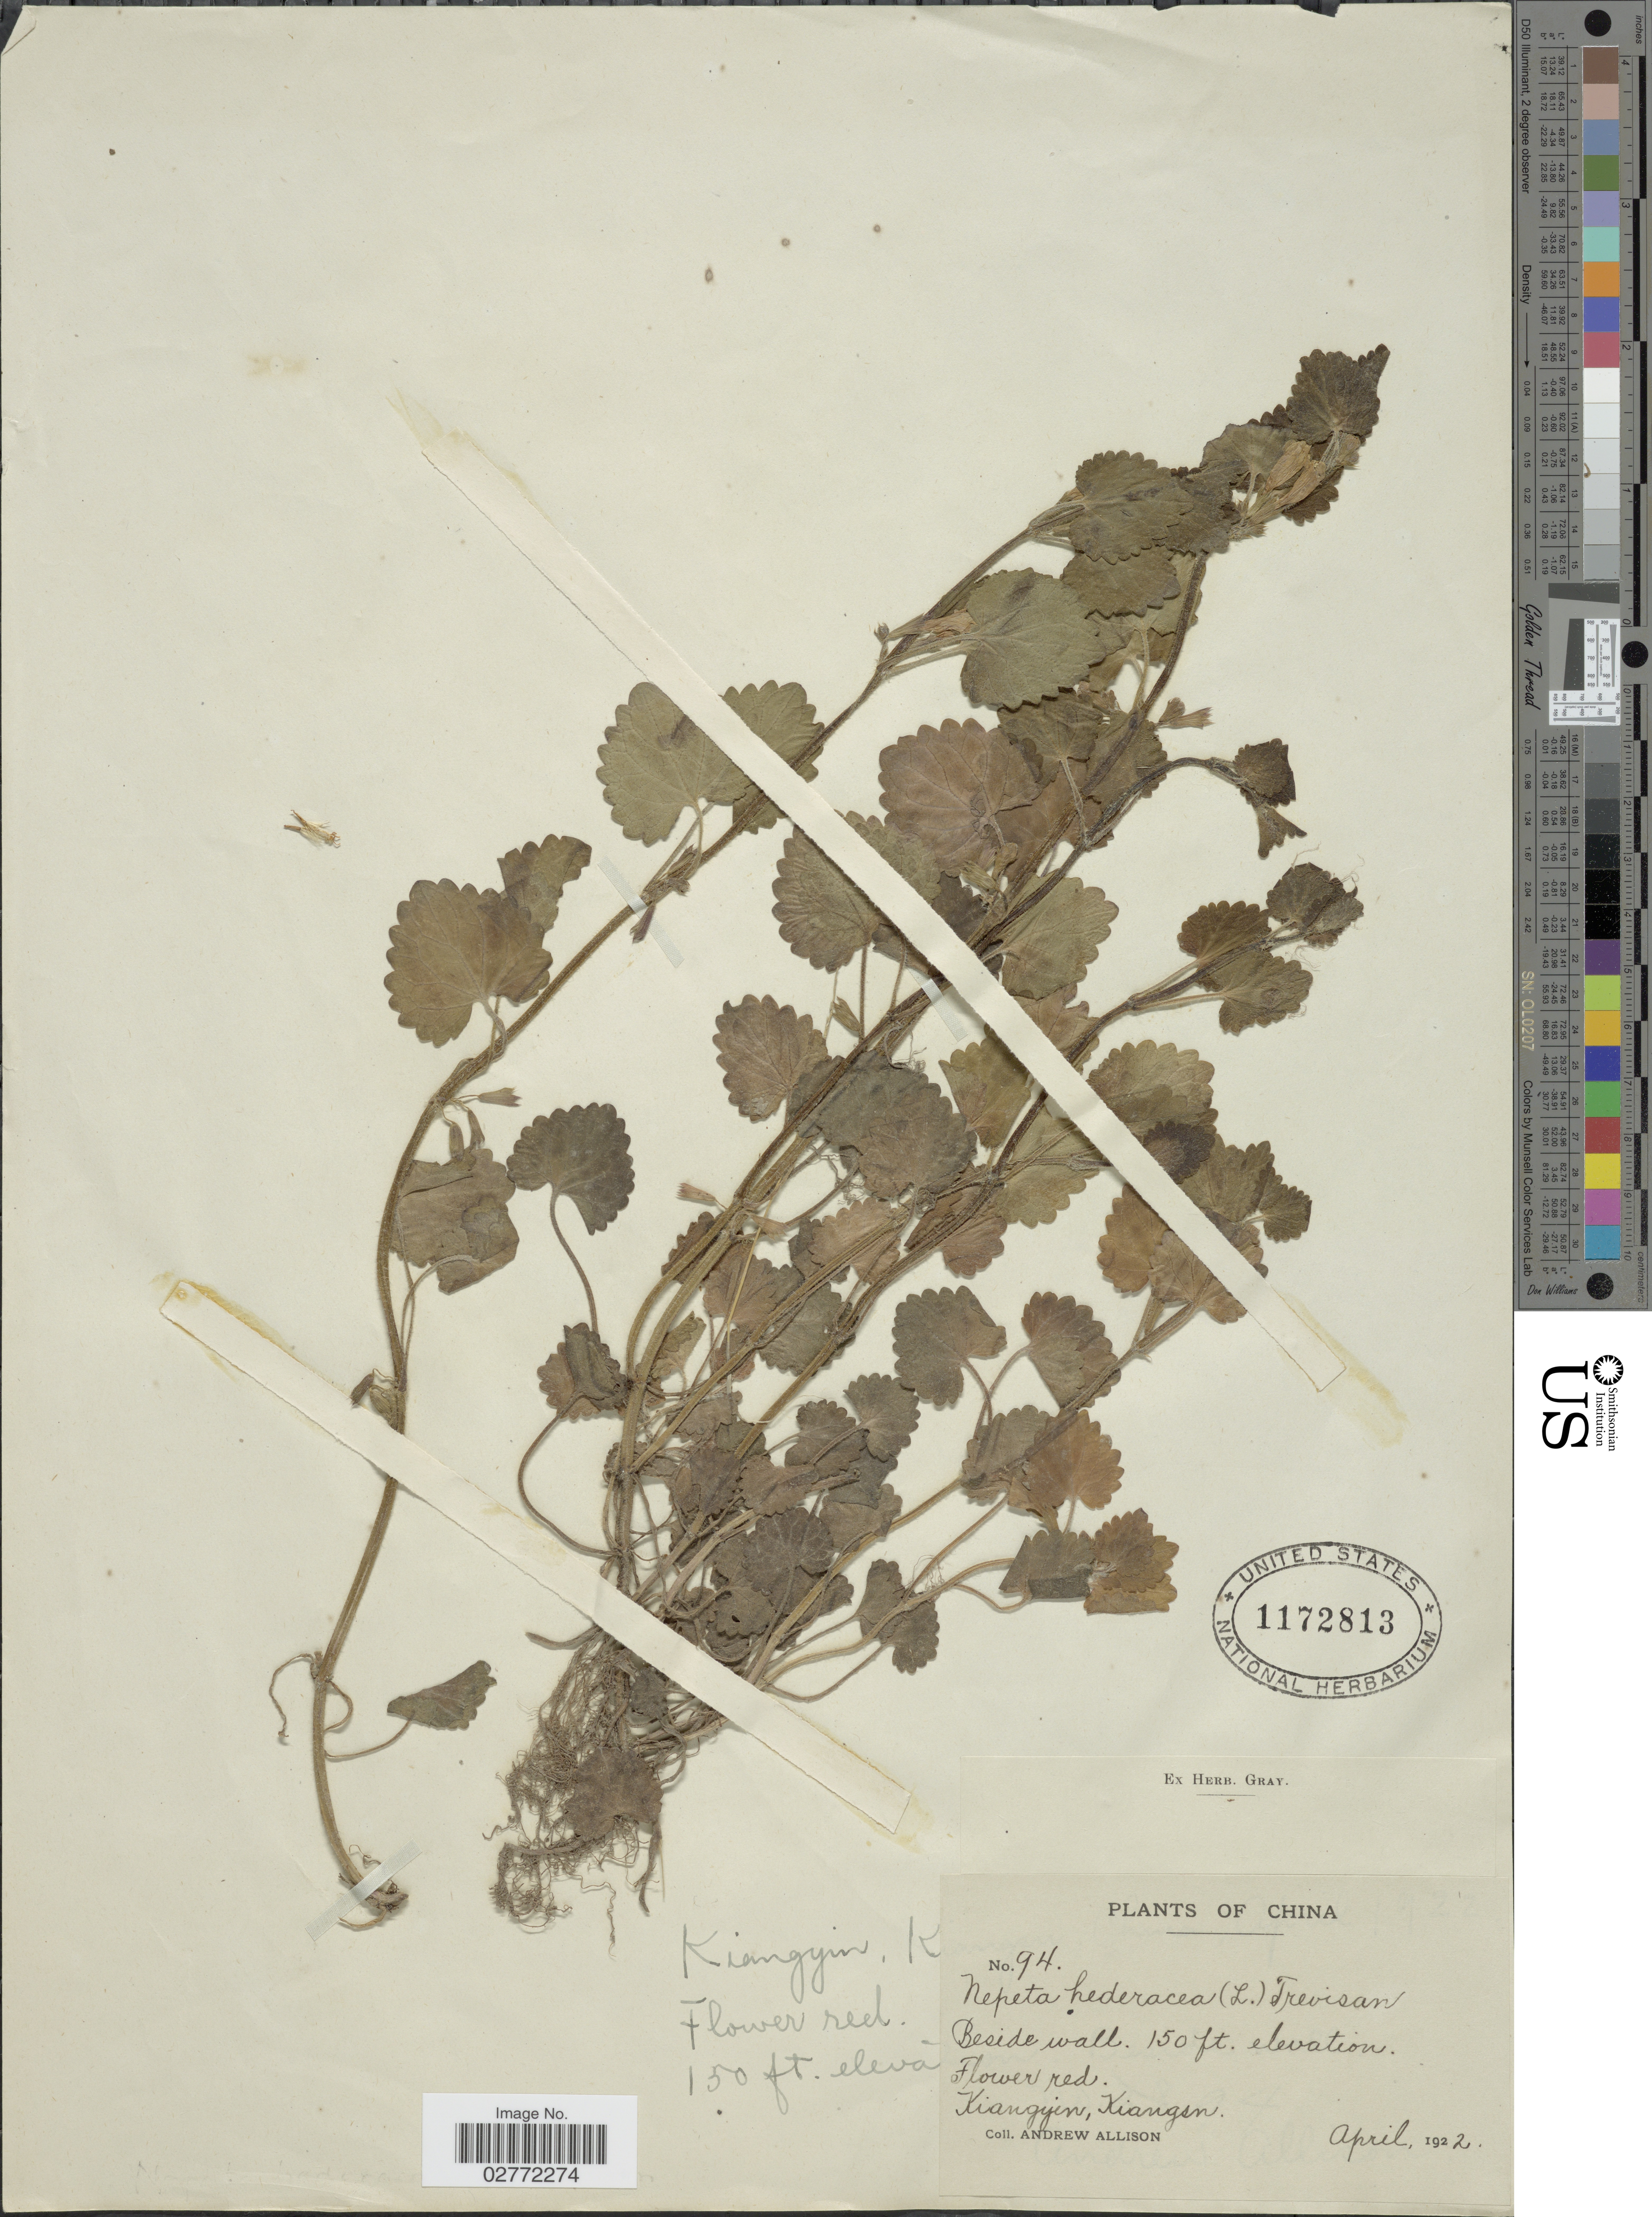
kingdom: Plantae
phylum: Tracheophyta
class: Magnoliopsida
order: Lamiales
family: Lamiaceae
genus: Glechoma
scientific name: Glechoma hederacea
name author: L.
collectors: A. Allison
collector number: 94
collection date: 1922-04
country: China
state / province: Jiangsu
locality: Kiangyin, Kiangsu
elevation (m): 46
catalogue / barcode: US 1172813